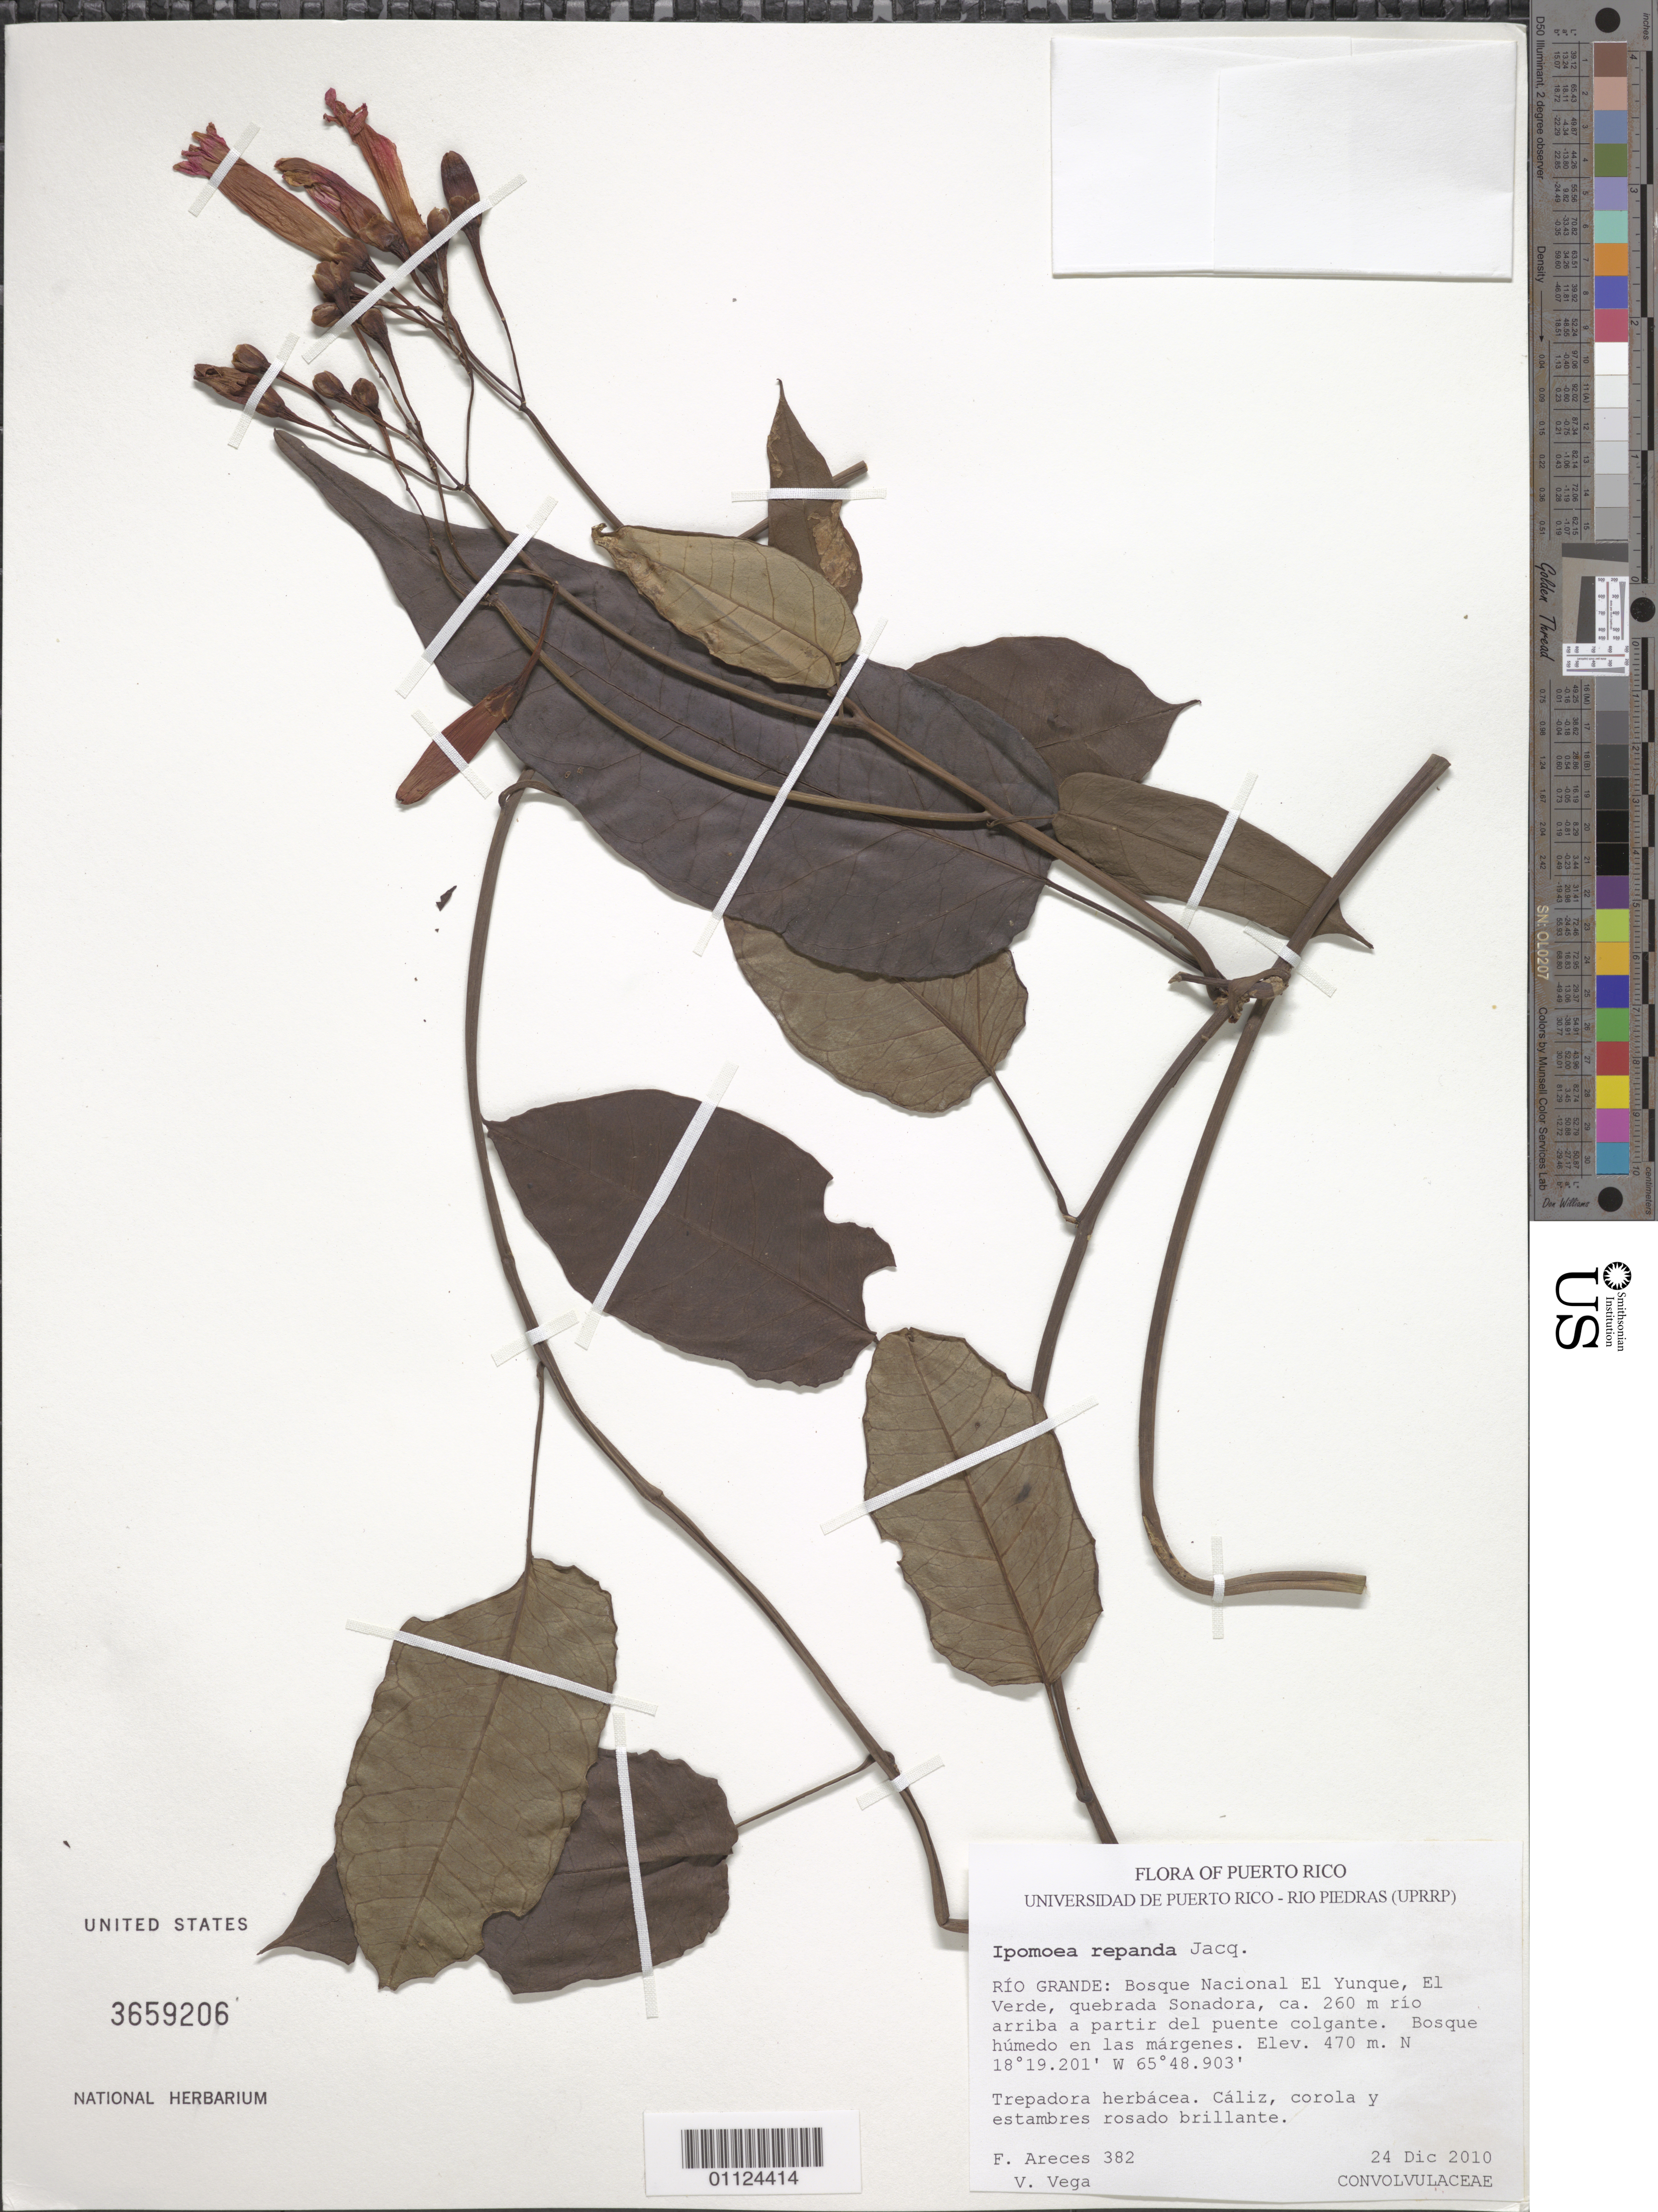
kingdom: Plantae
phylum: Tracheophyta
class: Magnoliopsida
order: Solanales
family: Convolvulaceae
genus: Ipomoea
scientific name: Ipomoea repanda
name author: Jacq.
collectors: F. Areces Berazaín & V. Vega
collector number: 382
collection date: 2010-12-24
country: Puerto Rico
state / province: Río Grande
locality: Bosque Nacional El Yunque, El Verde, quebrada Sonadora, ca. 260 m río arriba a partir del puente colgante.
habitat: Bosque húmedo en las márgenes.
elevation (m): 470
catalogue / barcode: US 3659206